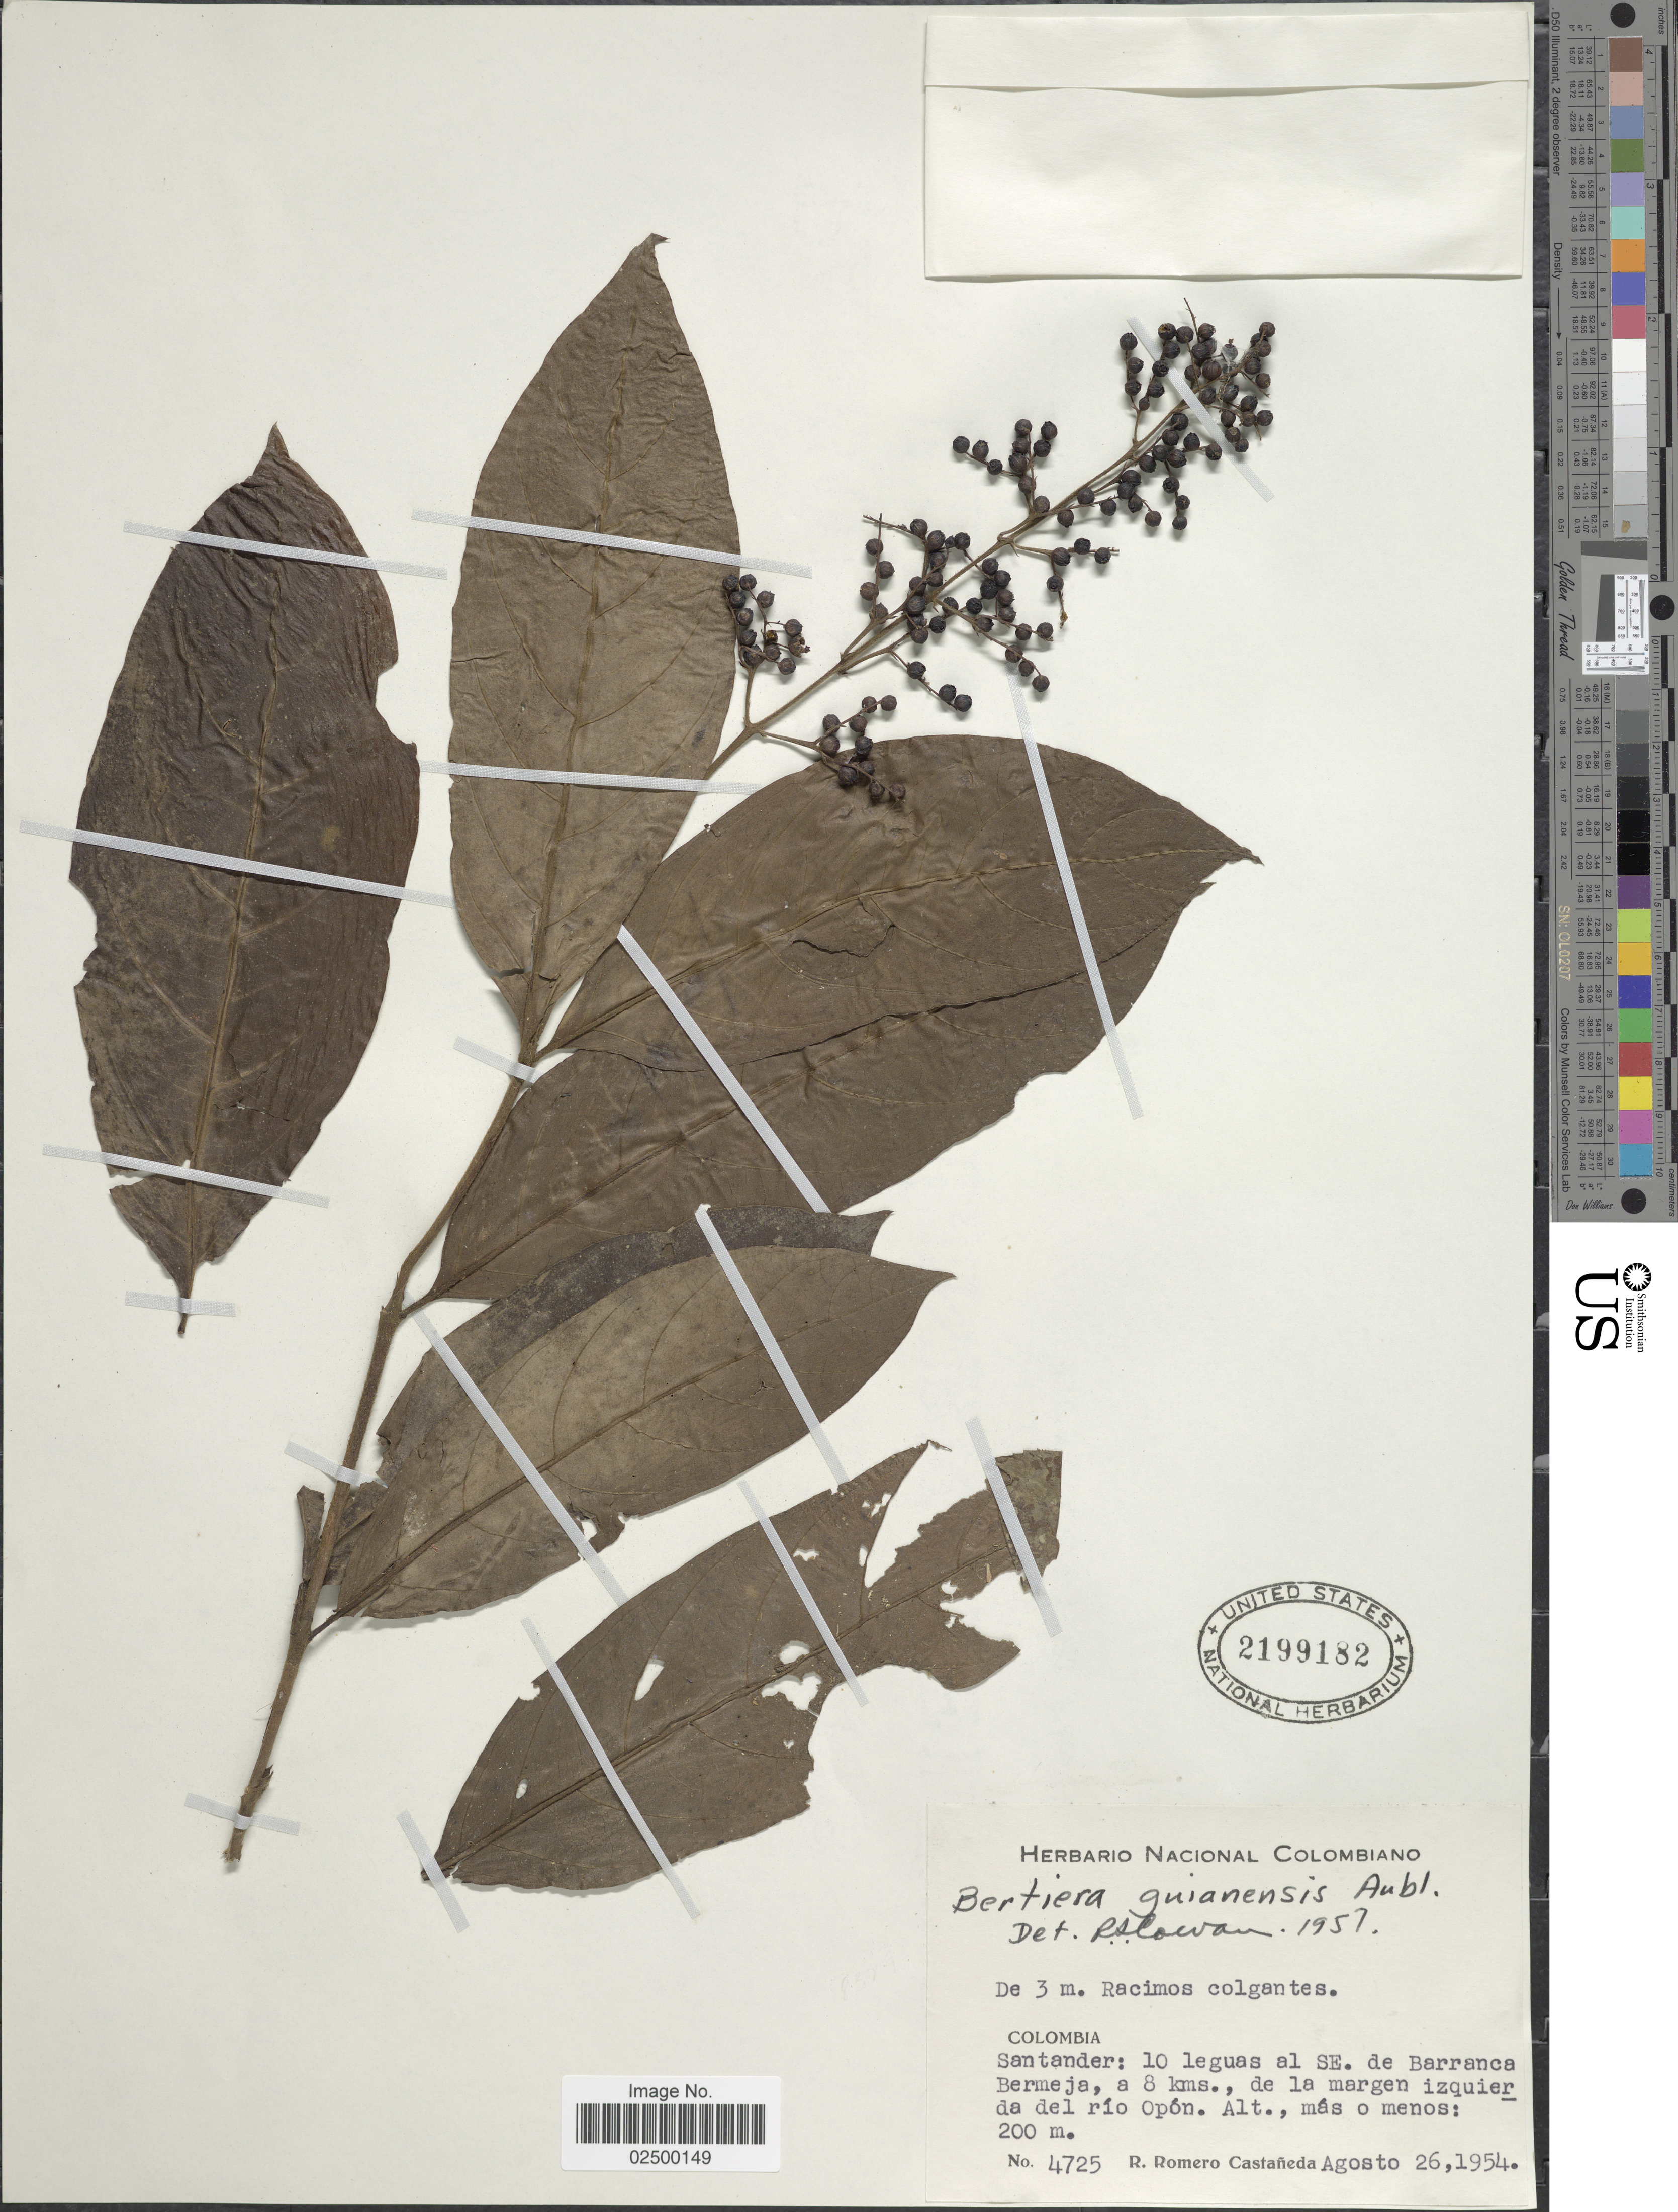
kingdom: Plantae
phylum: Tracheophyta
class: Magnoliopsida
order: Gentianales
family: Rubiaceae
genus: Bertiera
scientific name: Bertiera guianensis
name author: Aubl.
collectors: R. Romero Castañeda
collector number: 4725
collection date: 1954-08-26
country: Colombia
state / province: Santander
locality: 10 leguas al SE. de Barranca Bermeja, a 8 kms., de la margen izquierda del rio Opon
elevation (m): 200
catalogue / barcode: US 2199182